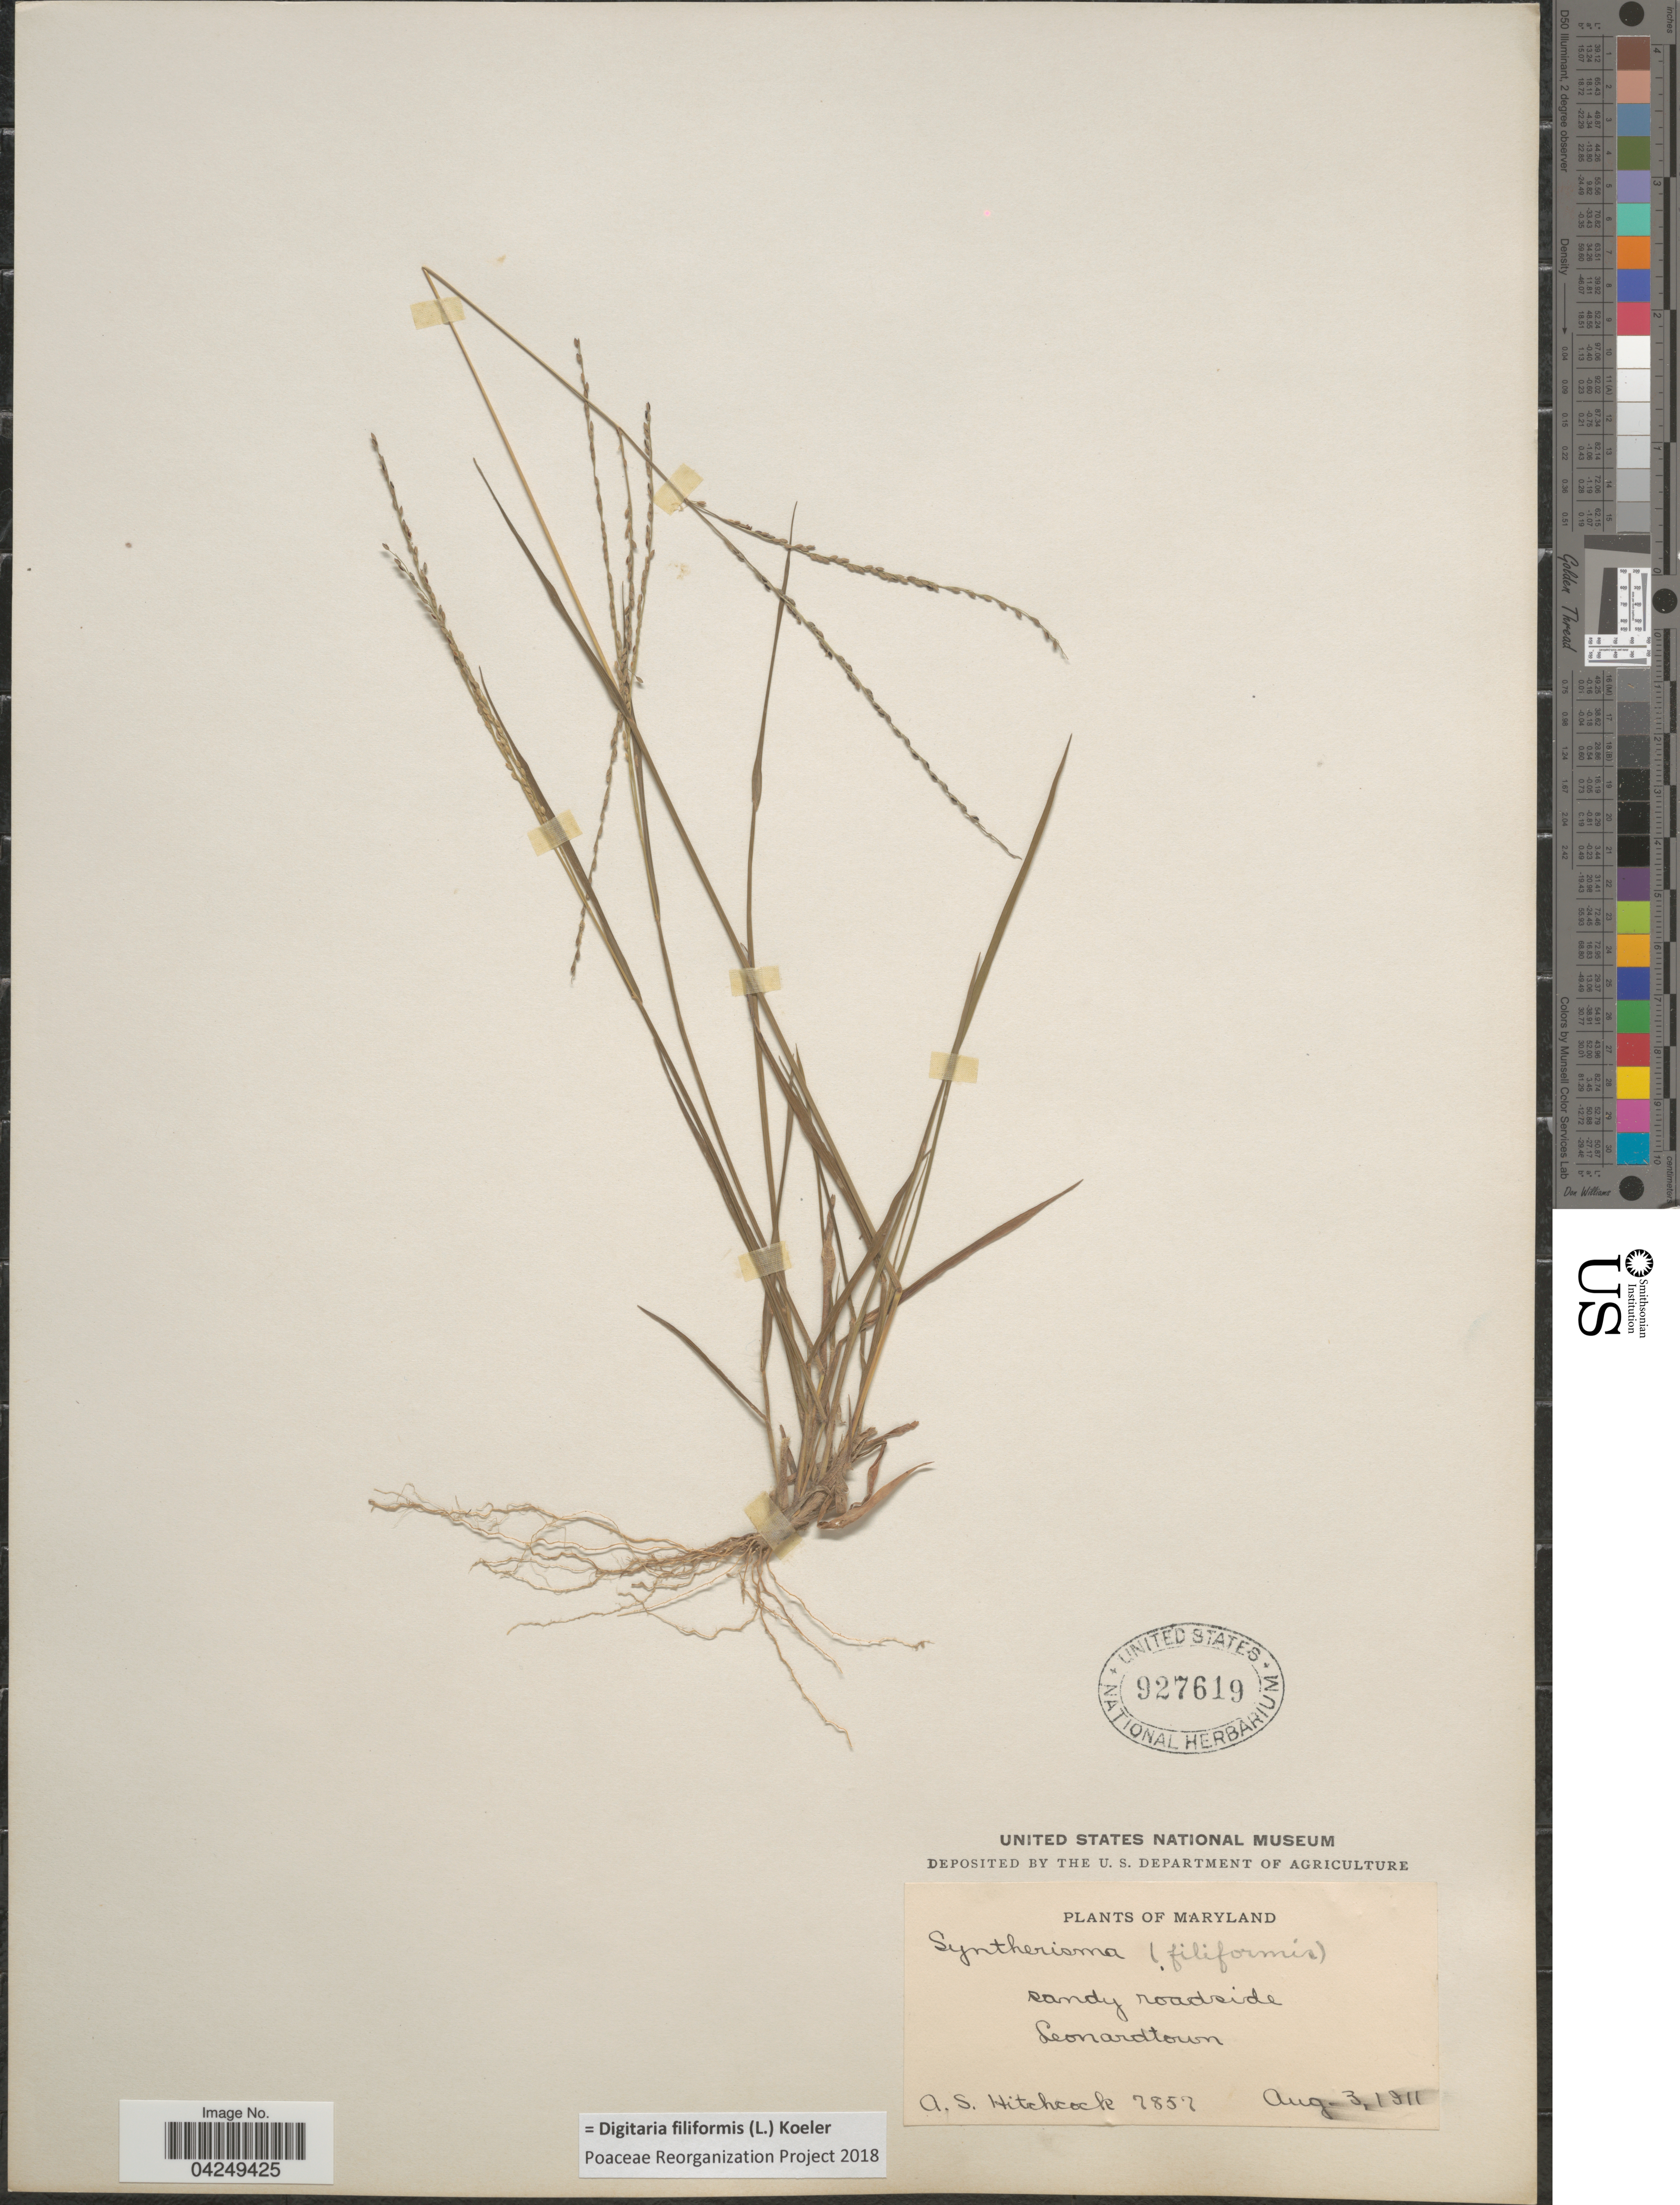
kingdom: Plantae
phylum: Tracheophyta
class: Liliopsida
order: Poales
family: Poaceae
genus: Digitaria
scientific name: Digitaria filiformis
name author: (L.) Koeler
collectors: A. S. Hitchcock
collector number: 7857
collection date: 1911-08-03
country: United States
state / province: Maryland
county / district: St. Mary's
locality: Sandy roadside, Leonardtown.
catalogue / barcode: US 927619